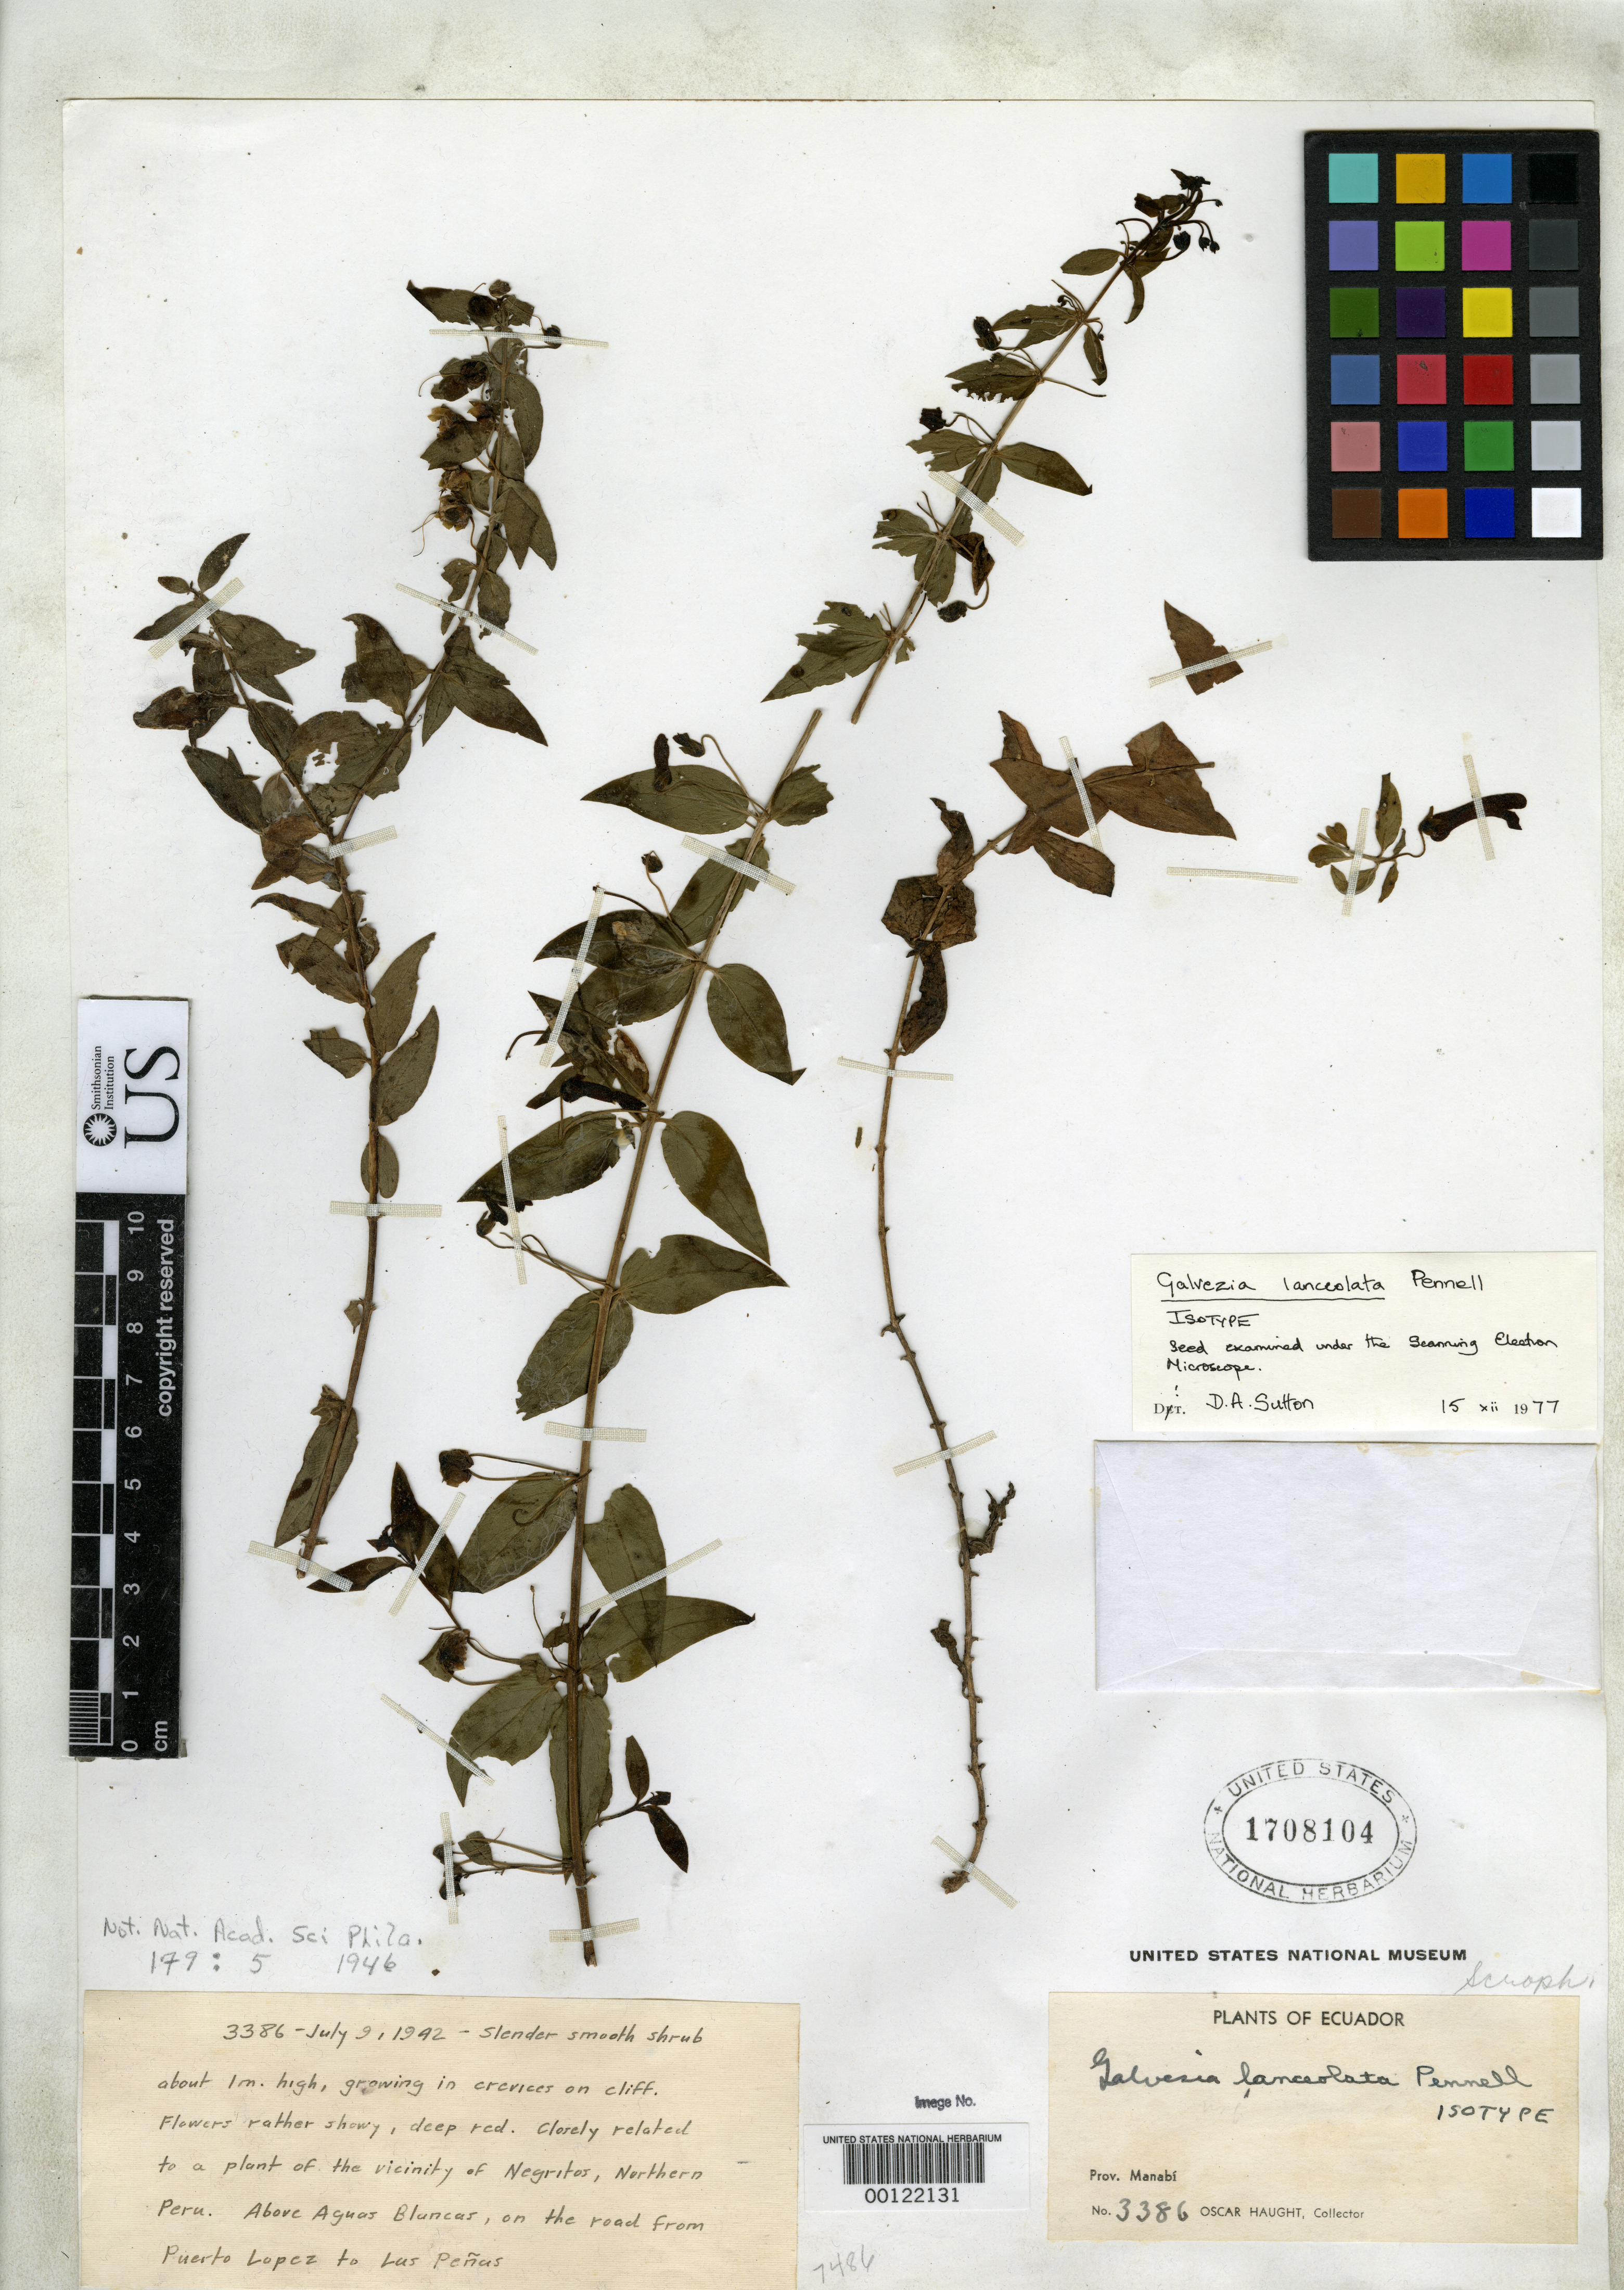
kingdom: Plantae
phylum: Tracheophyta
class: Magnoliopsida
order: Lamiales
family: Plantaginaceae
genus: Galvezia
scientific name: Galvezia lanceolata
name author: Pennell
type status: Isotype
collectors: O. L. Haught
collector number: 3386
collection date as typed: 09 Jul 1942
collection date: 1942-07-09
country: Ecuador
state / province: Manabí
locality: Above Aguas Blancas; Puerto Lopez to Las Penas.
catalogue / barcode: US 1708104